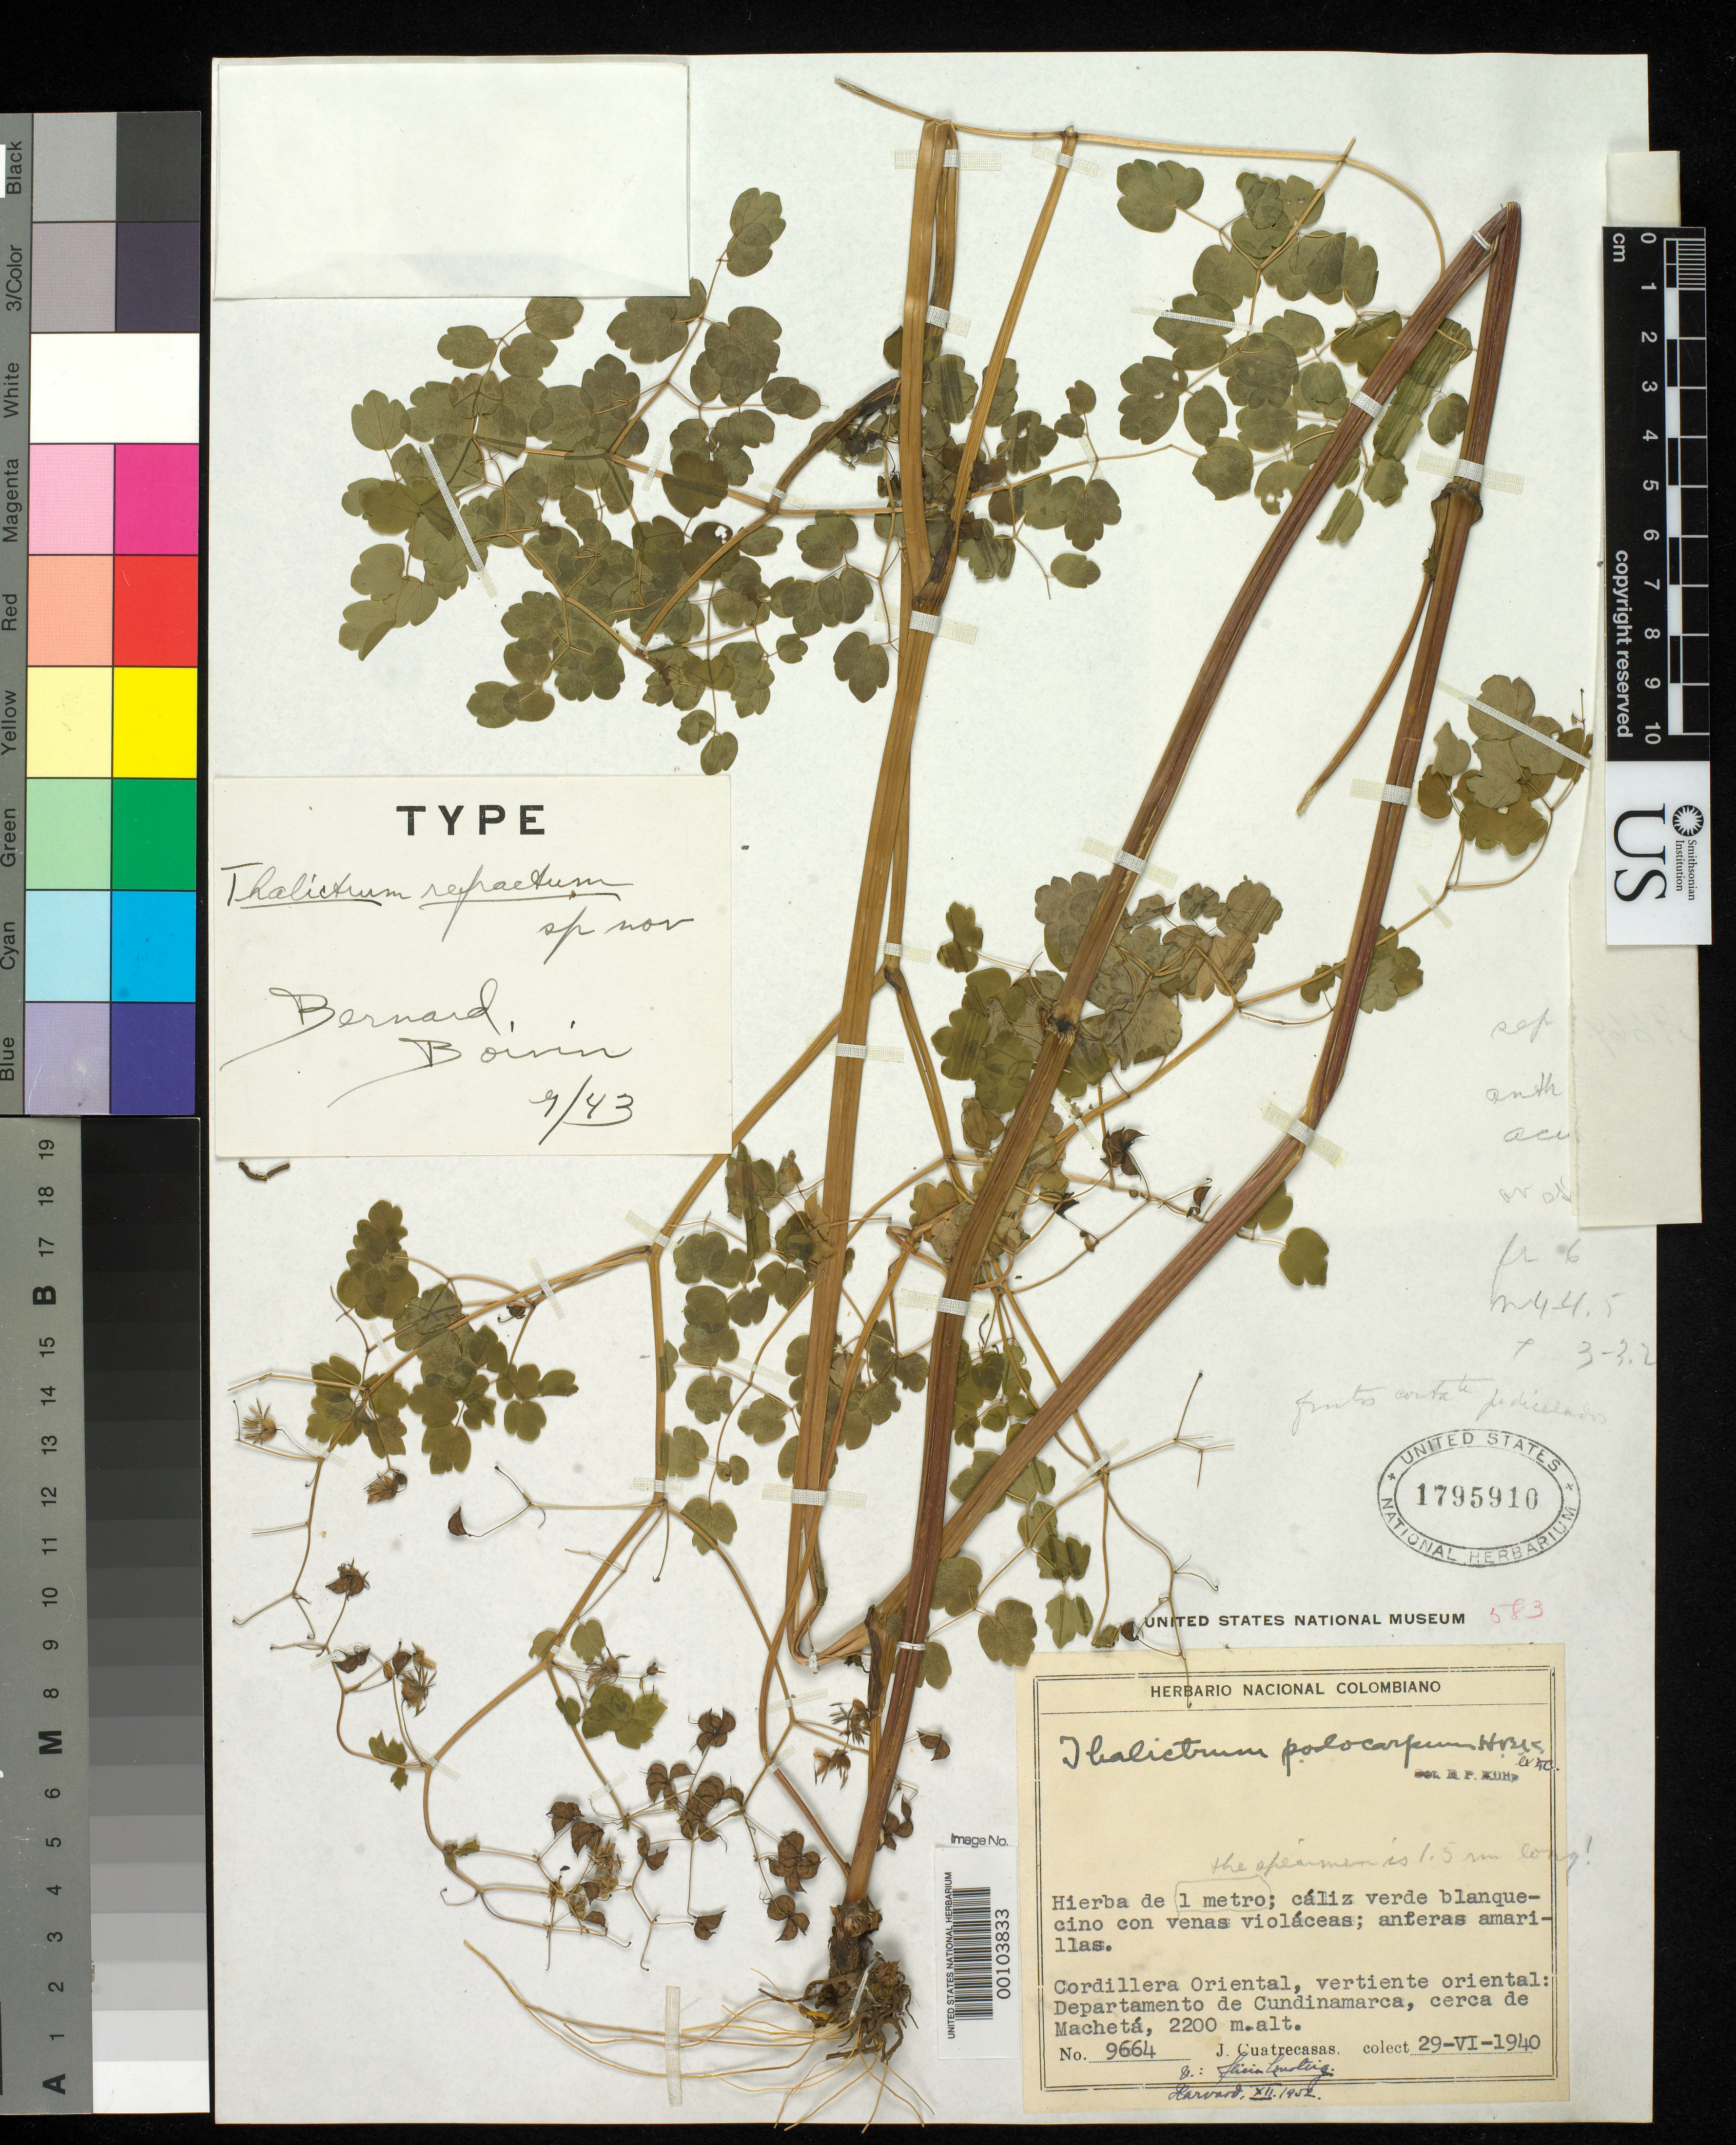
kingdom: Plantae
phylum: Tracheophyta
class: Magnoliopsida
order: Ranunculales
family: Ranunculaceae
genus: Thalictrum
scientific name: Thalictrum refractum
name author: B. Boivin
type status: Holotype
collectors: J. Cuatrecasas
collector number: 9664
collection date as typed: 29 Jun 1940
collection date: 1940-06-29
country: Colombia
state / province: Cundinamarca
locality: Cordillera Oriental, near Macheta.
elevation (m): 2200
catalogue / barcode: US 1795910